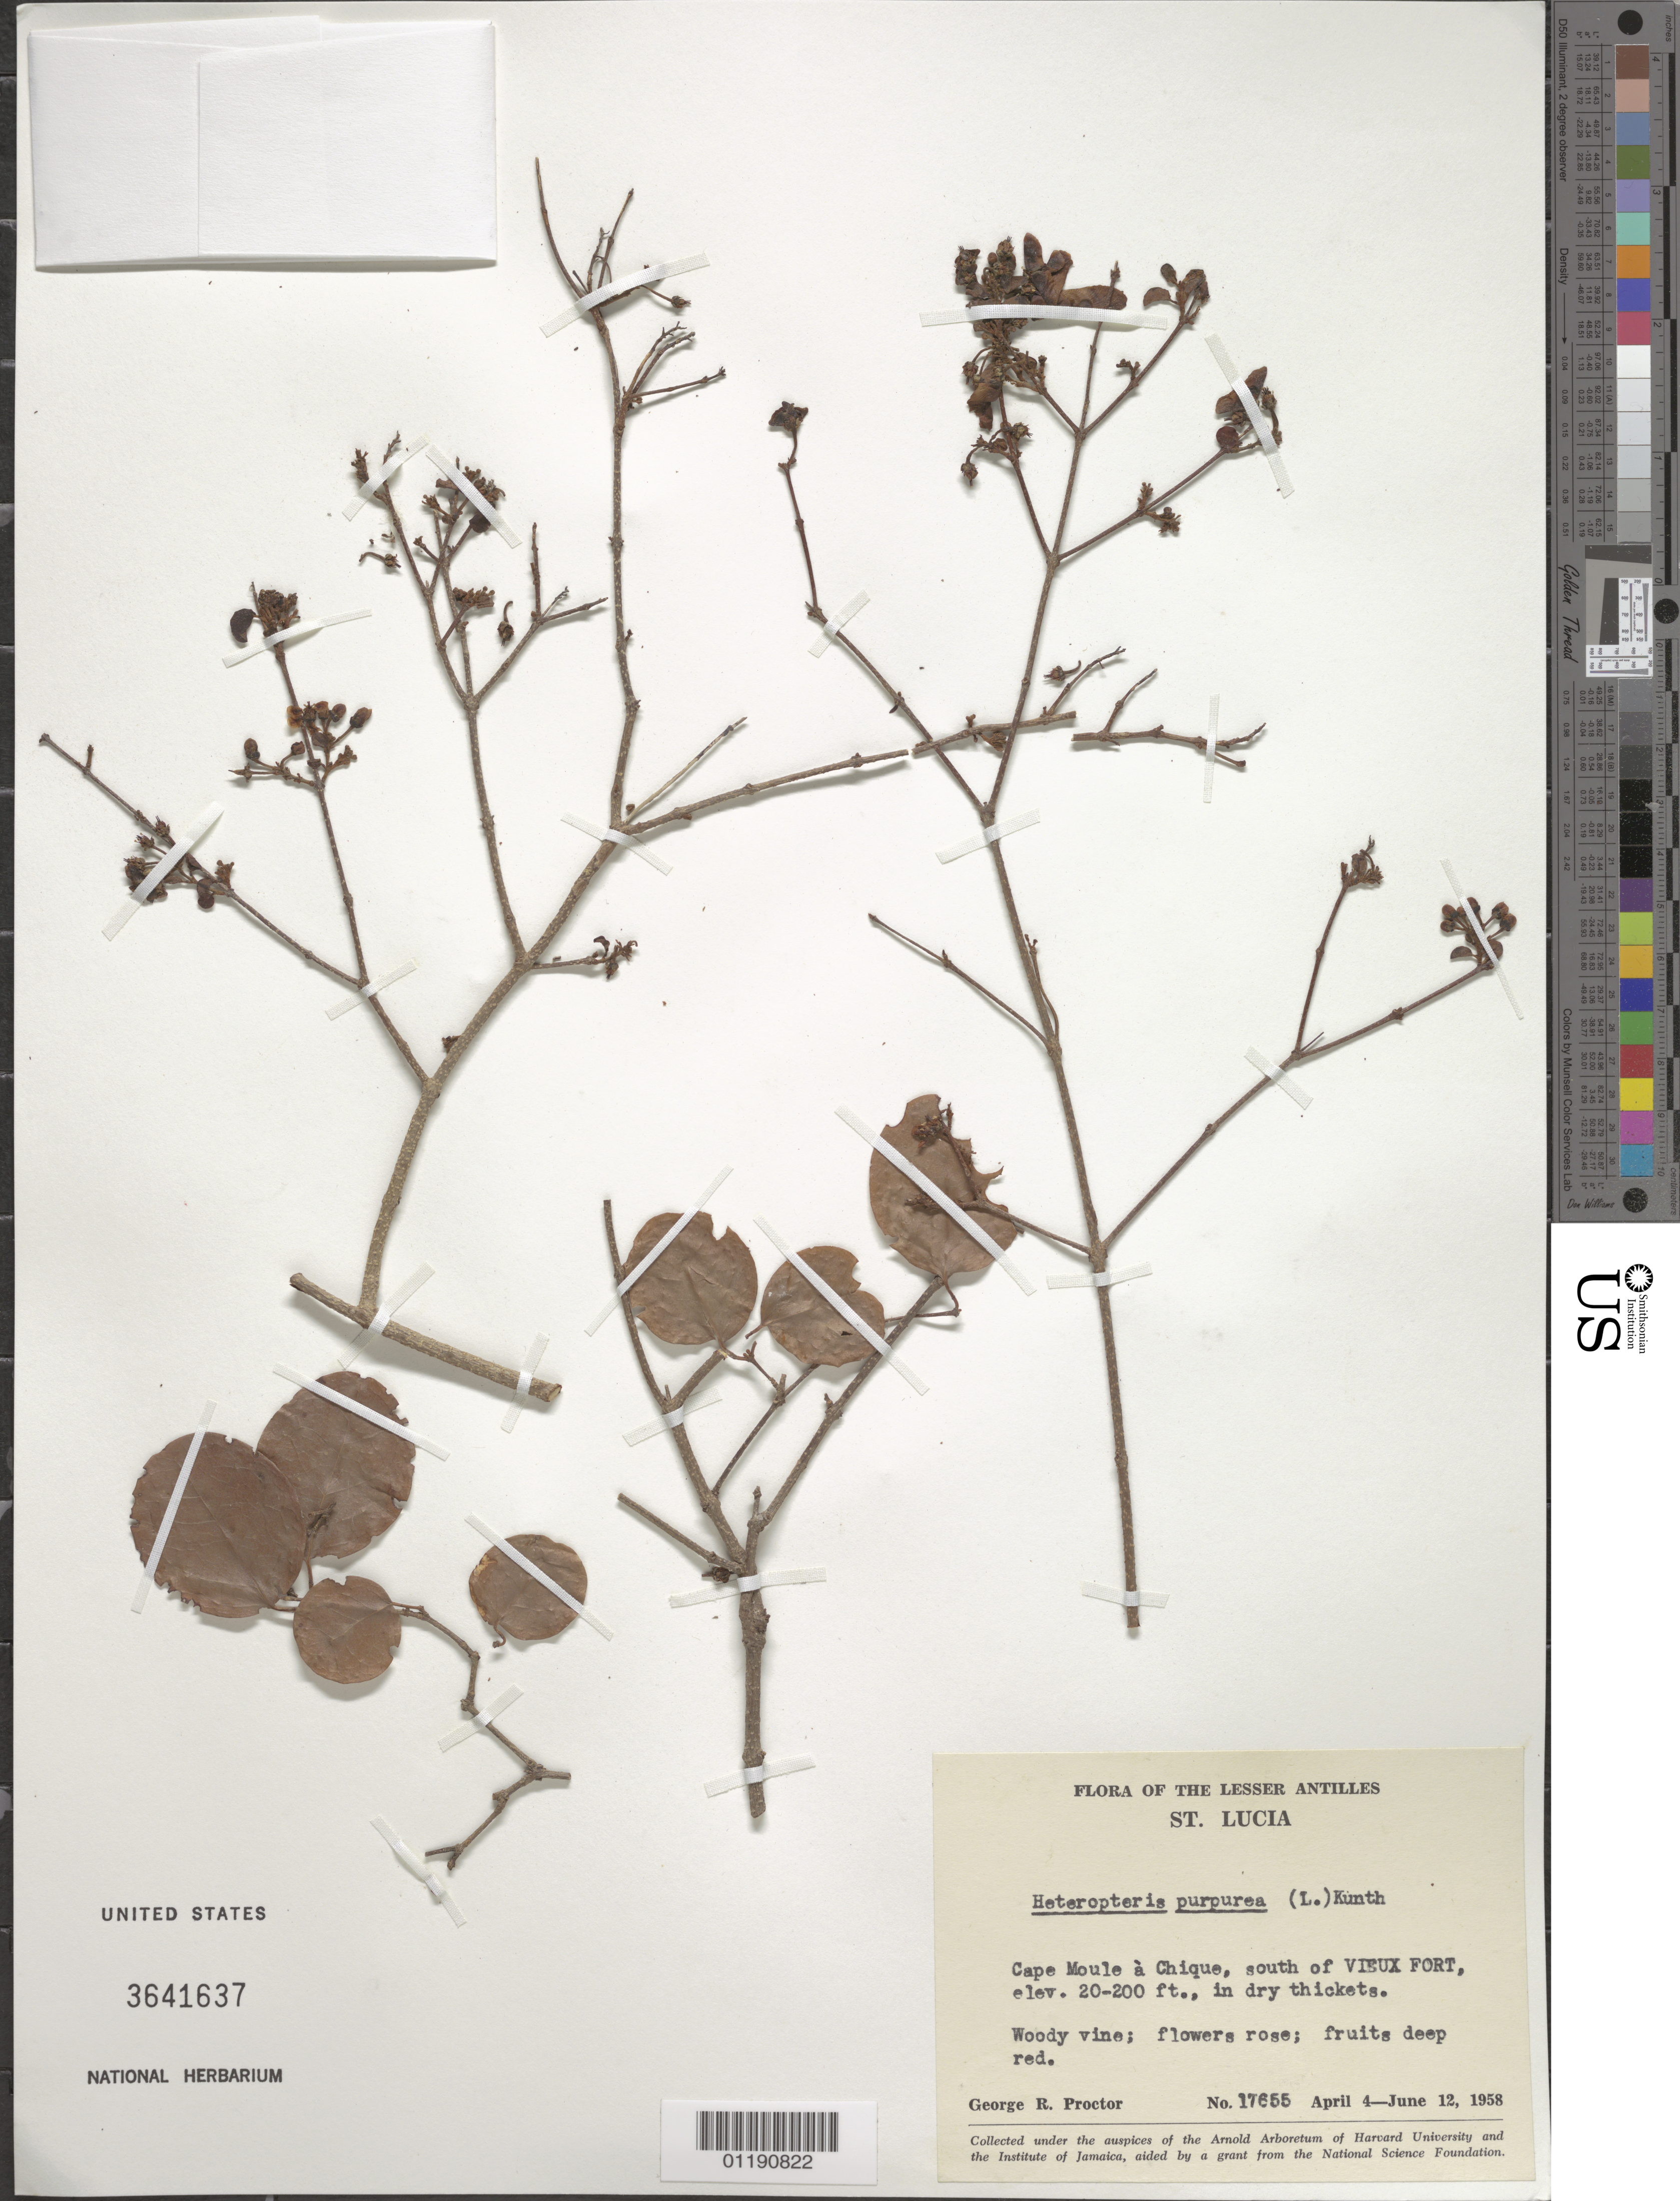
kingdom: Plantae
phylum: Tracheophyta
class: Magnoliopsida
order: Malpighiales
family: Malpighiaceae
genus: Heteropterys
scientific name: Heteropterys purpurea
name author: (L.) Kunth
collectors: G. R. Proctor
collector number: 17655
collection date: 1958-04-04/1958-06-12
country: St. Lucia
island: Saint Lucia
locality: Cape Moule à Chique, S of Visux Fort.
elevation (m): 6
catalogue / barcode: US 3641637